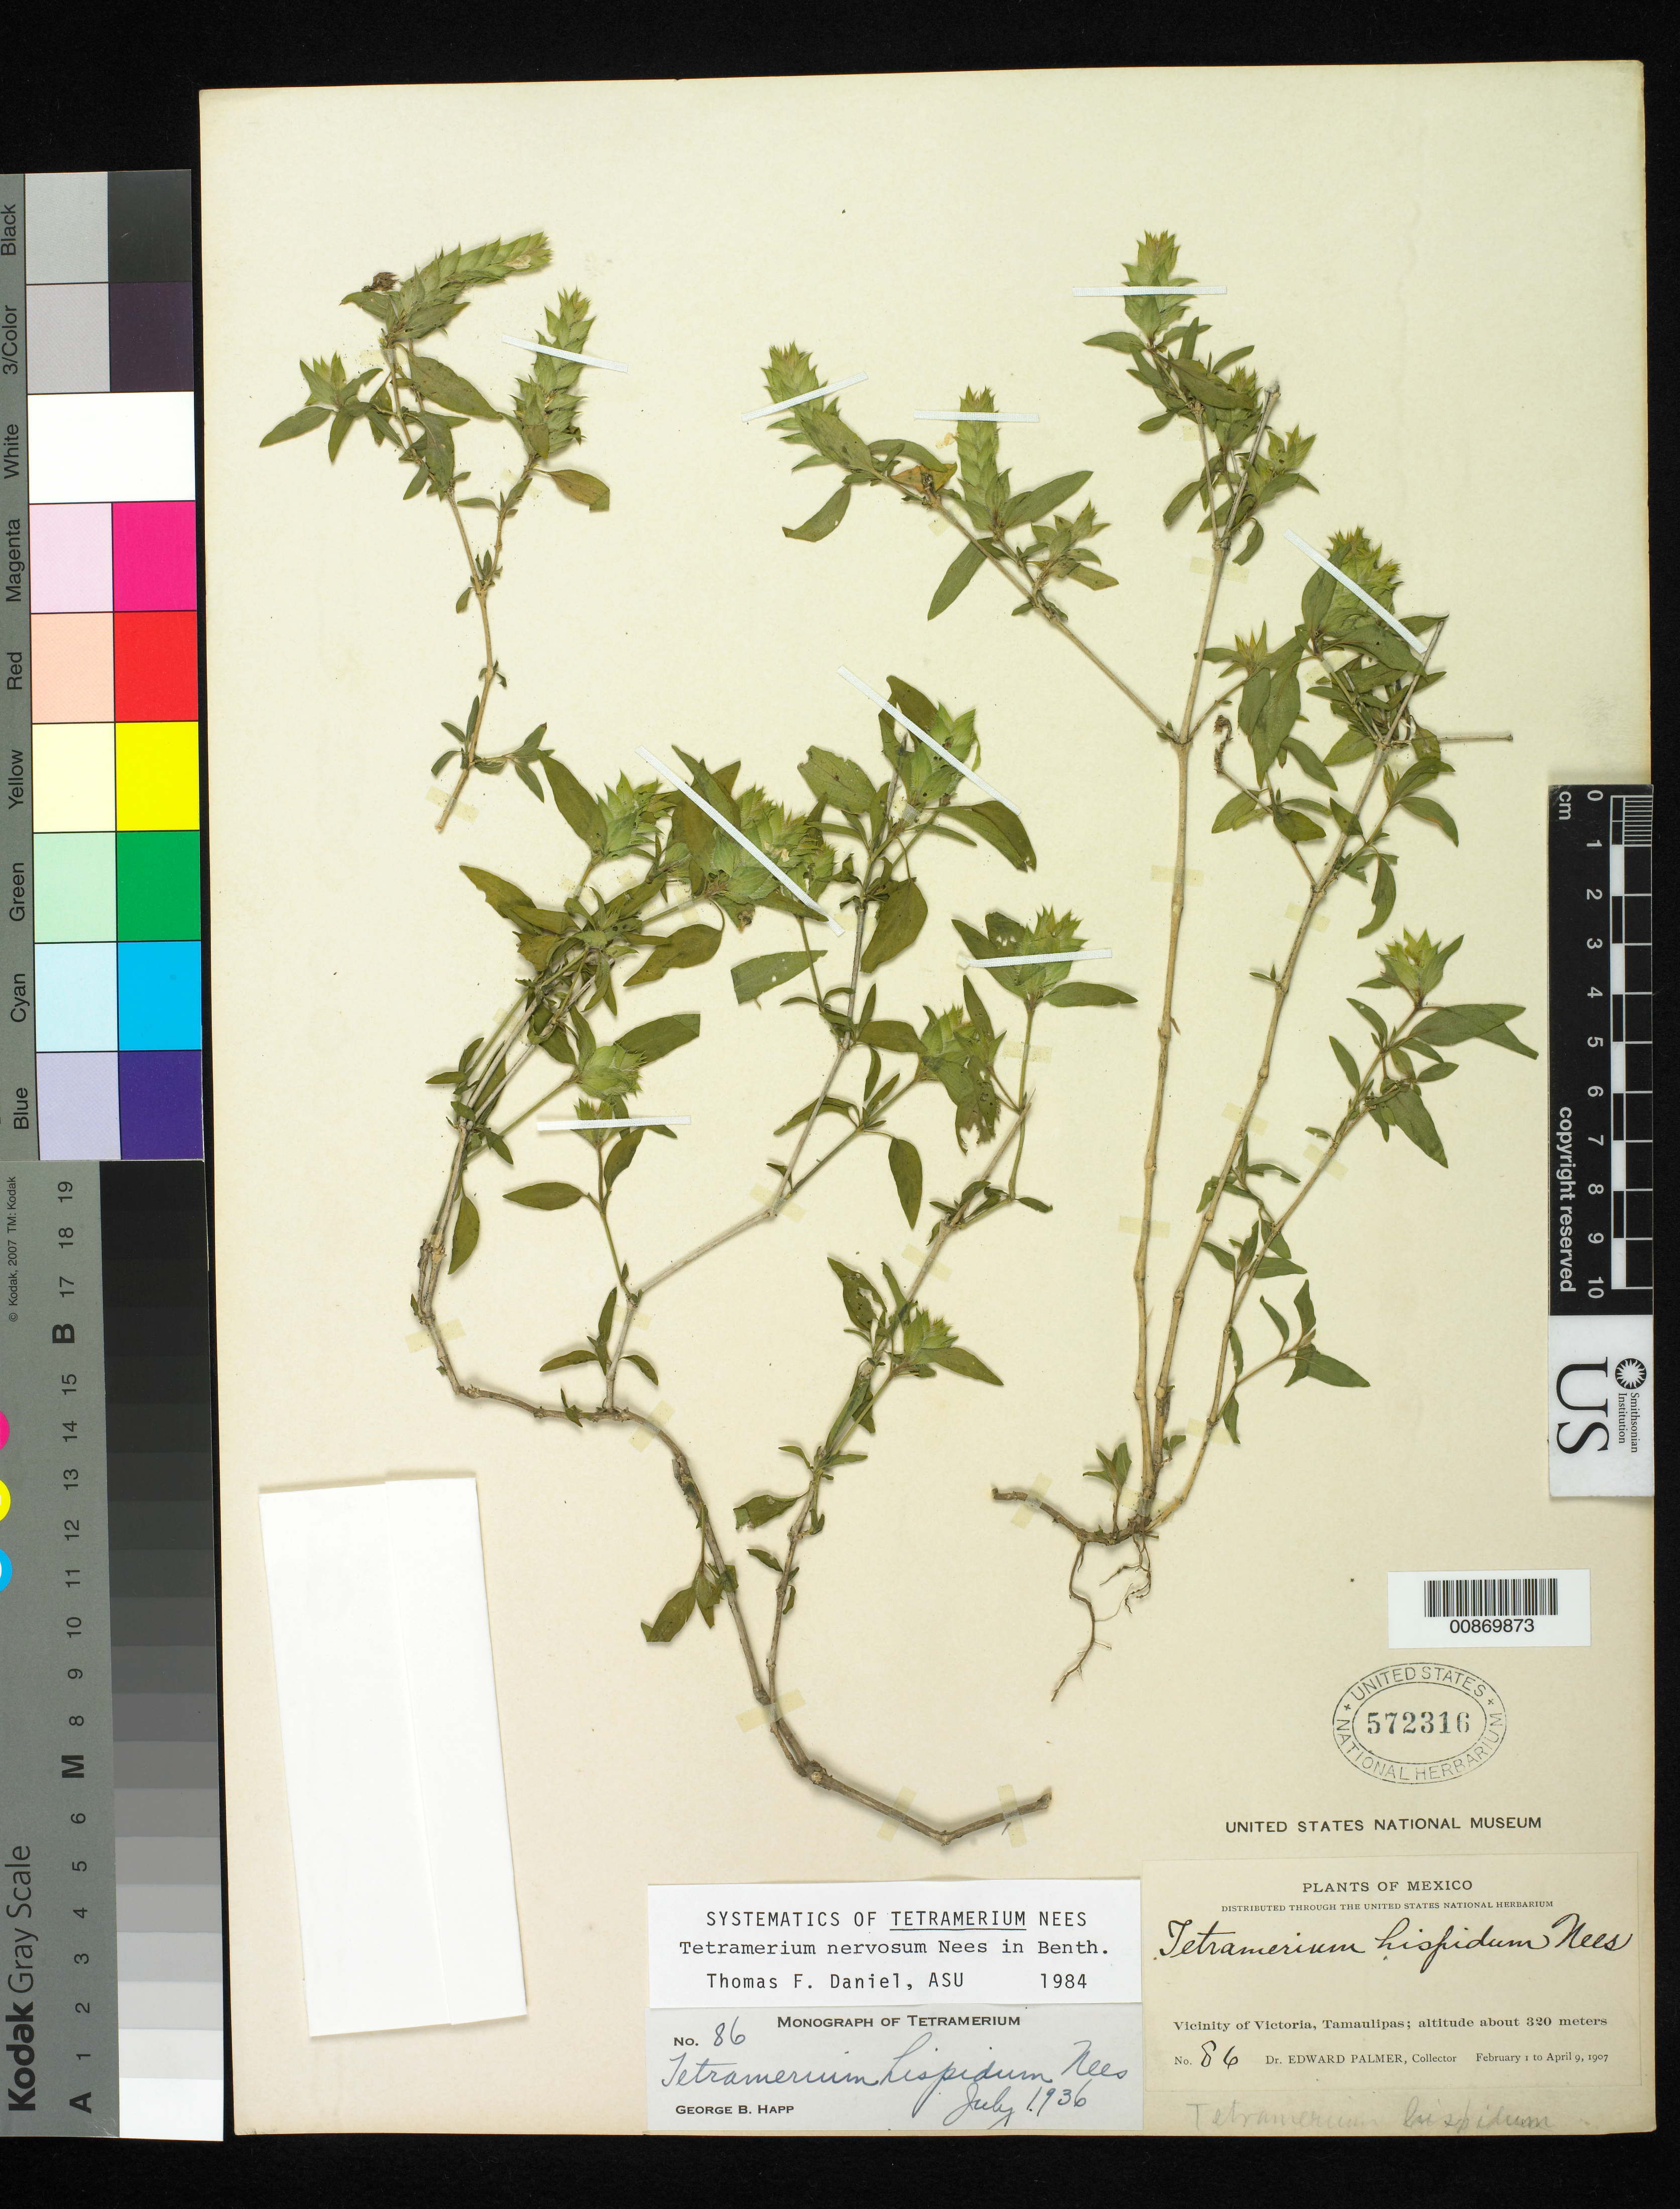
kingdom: Plantae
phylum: Tracheophyta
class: Magnoliopsida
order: Lamiales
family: Acanthaceae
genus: Tetramerium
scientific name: Tetramerium nervosum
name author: Nees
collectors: E. Palmer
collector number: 86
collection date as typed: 01 Feb 1907 to 09 Apr 1907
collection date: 1907-02-01/1907-04-09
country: Mexico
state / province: Tamaulipas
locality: Vicinity of Victoria.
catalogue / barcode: US 572316